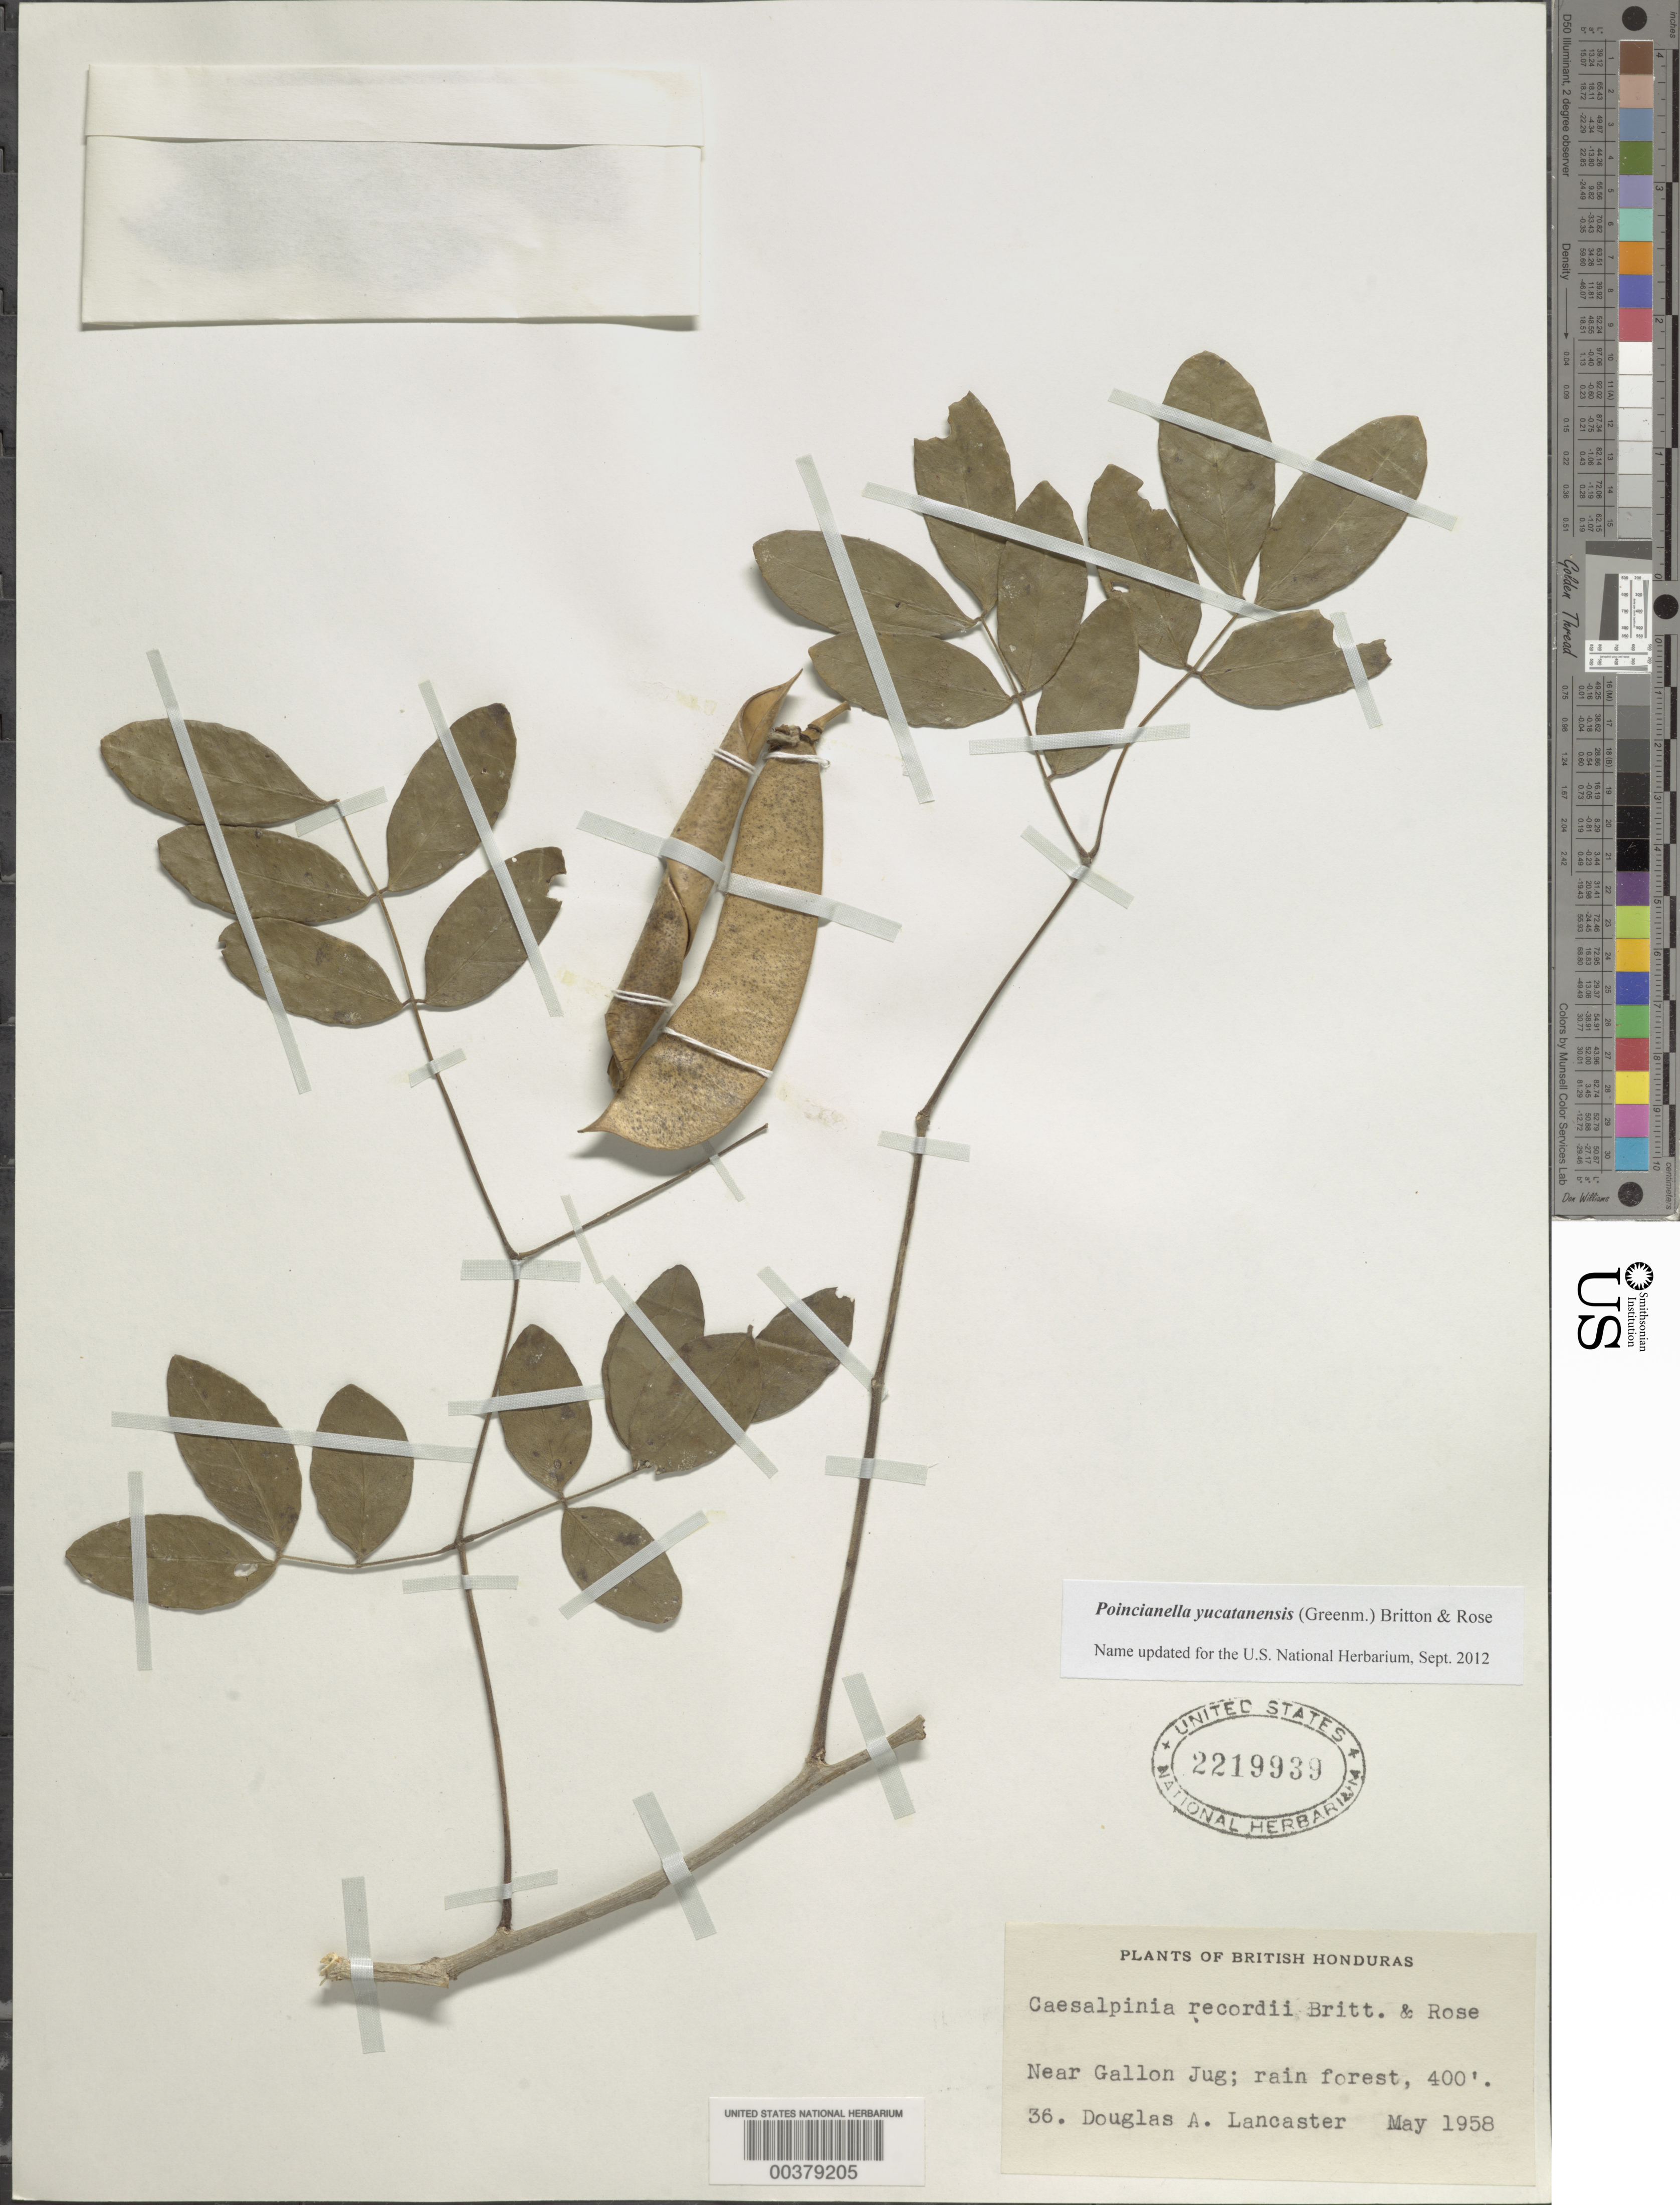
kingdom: Plantae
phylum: Tracheophyta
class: Magnoliopsida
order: Fabales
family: Fabaceae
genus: Erythrostemon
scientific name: Erythrostemon yucatanensis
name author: (Greenm.) Gagnon & G.P. Lewis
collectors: D. Lancaster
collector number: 36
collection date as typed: May 1958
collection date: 1958-05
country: Belize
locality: Near Gallon Jug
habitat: Rain forest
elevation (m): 122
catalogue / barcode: US 2219939